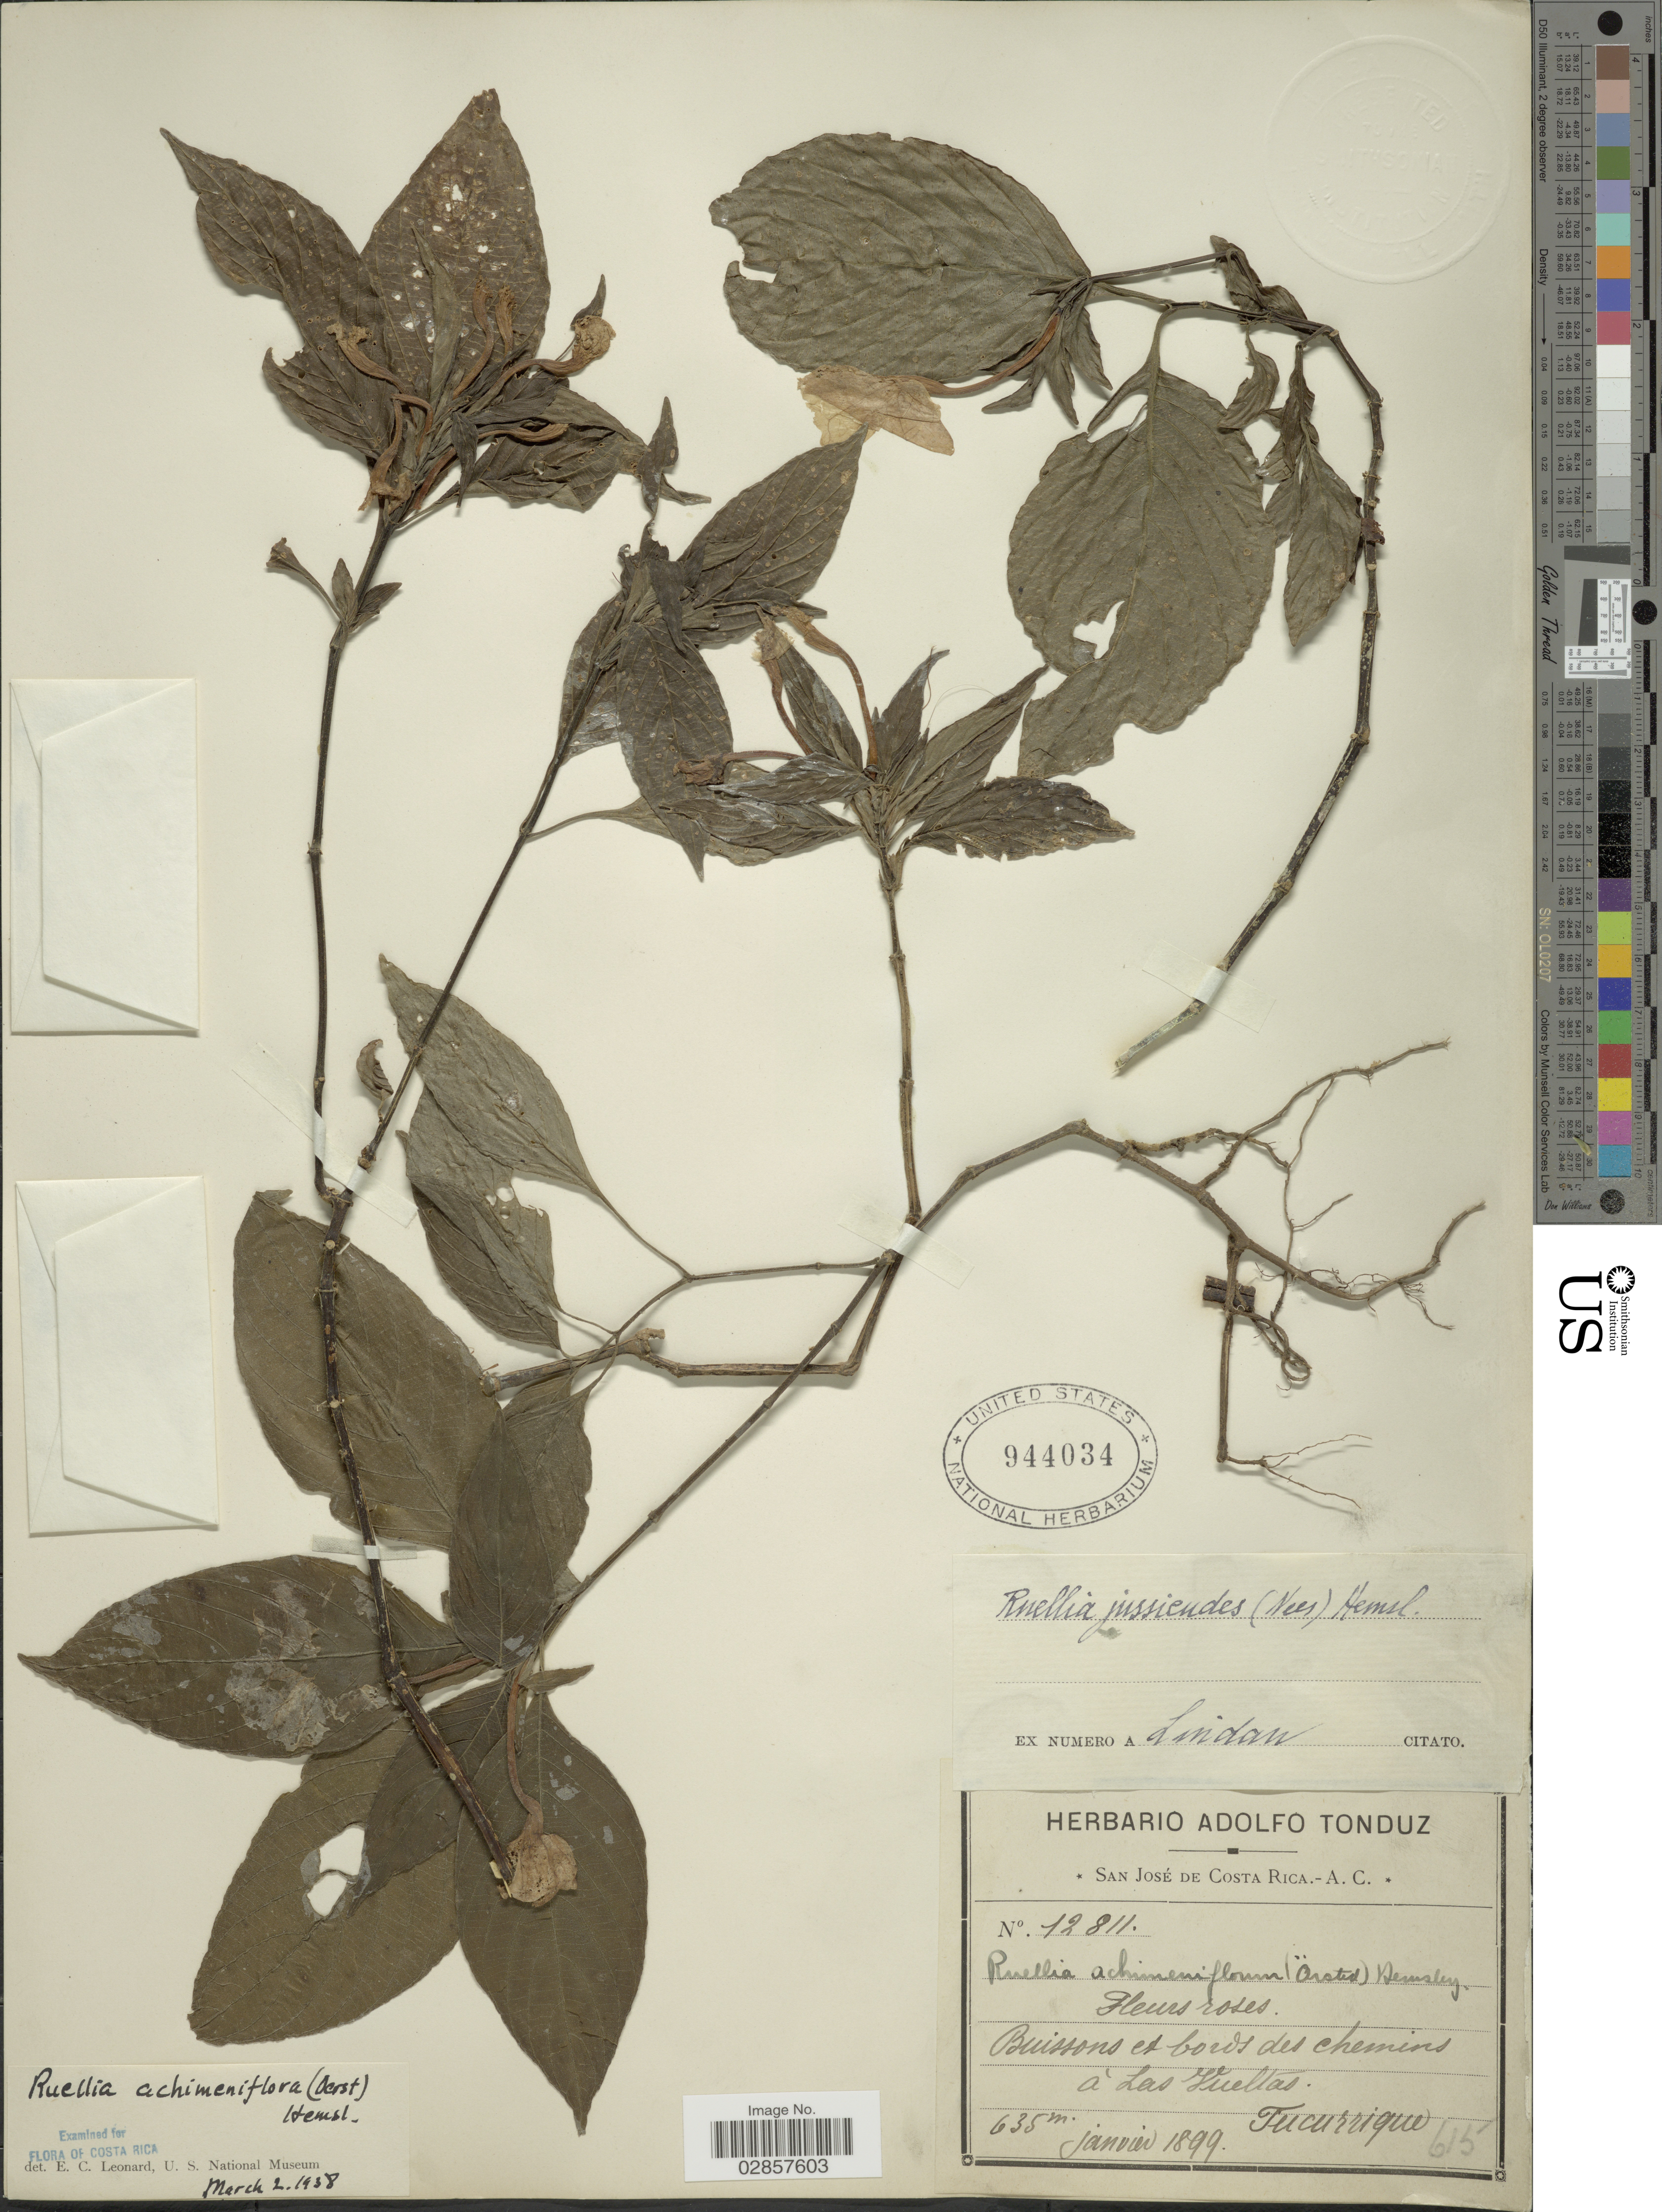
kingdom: Plantae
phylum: Tracheophyta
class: Magnoliopsida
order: Lamiales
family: Acanthaceae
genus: Ruellia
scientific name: Ruellia jussieuoides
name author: Schltdl. & Cham.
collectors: ex Herb. Adolfo Tonduz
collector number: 12811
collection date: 1899-01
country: Costa Rica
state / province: San José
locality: Buissons et bords des chemins á Las Vueltas, Tucurrique.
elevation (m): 635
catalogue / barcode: US 944034